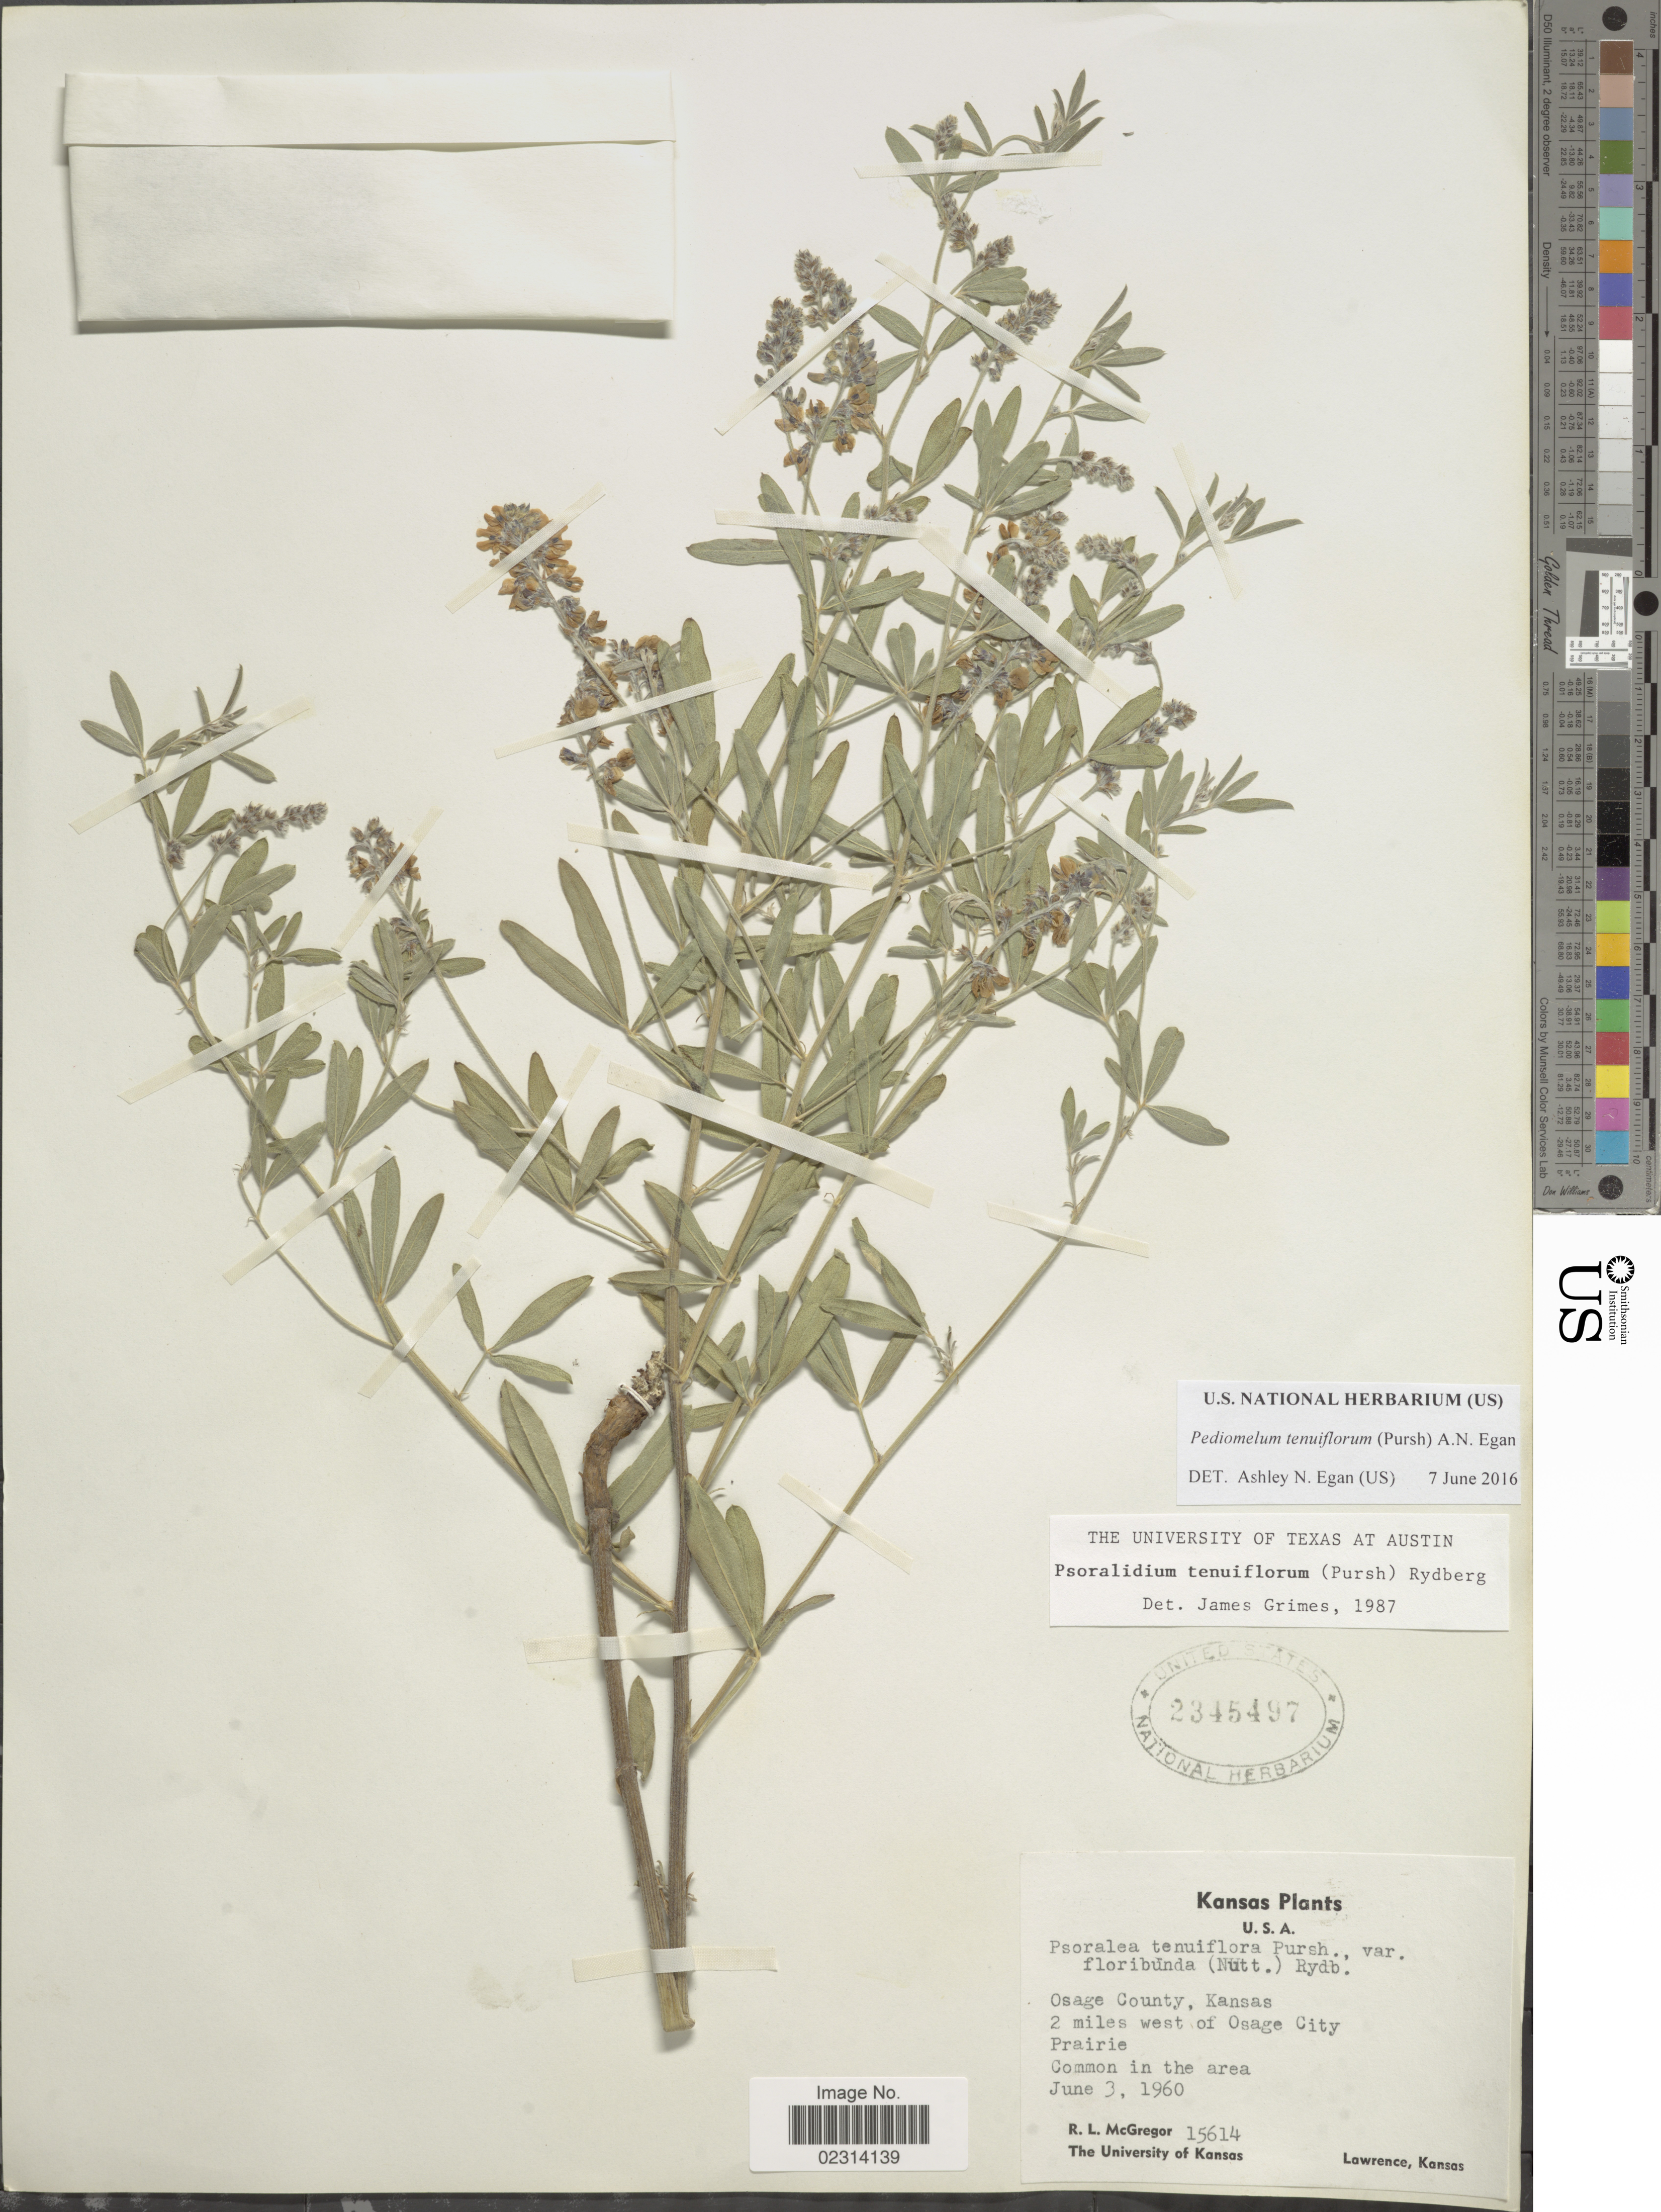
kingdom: Plantae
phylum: Tracheophyta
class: Magnoliopsida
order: Fabales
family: Fabaceae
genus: Psoralidium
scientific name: Psoralidium tenuiflorum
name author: (Pursh) Rydb.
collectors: R. McGregor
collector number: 15614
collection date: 1960-06-03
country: United States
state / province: Kansas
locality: Osage County, 2 miles west of Osage City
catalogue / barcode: US 2345497